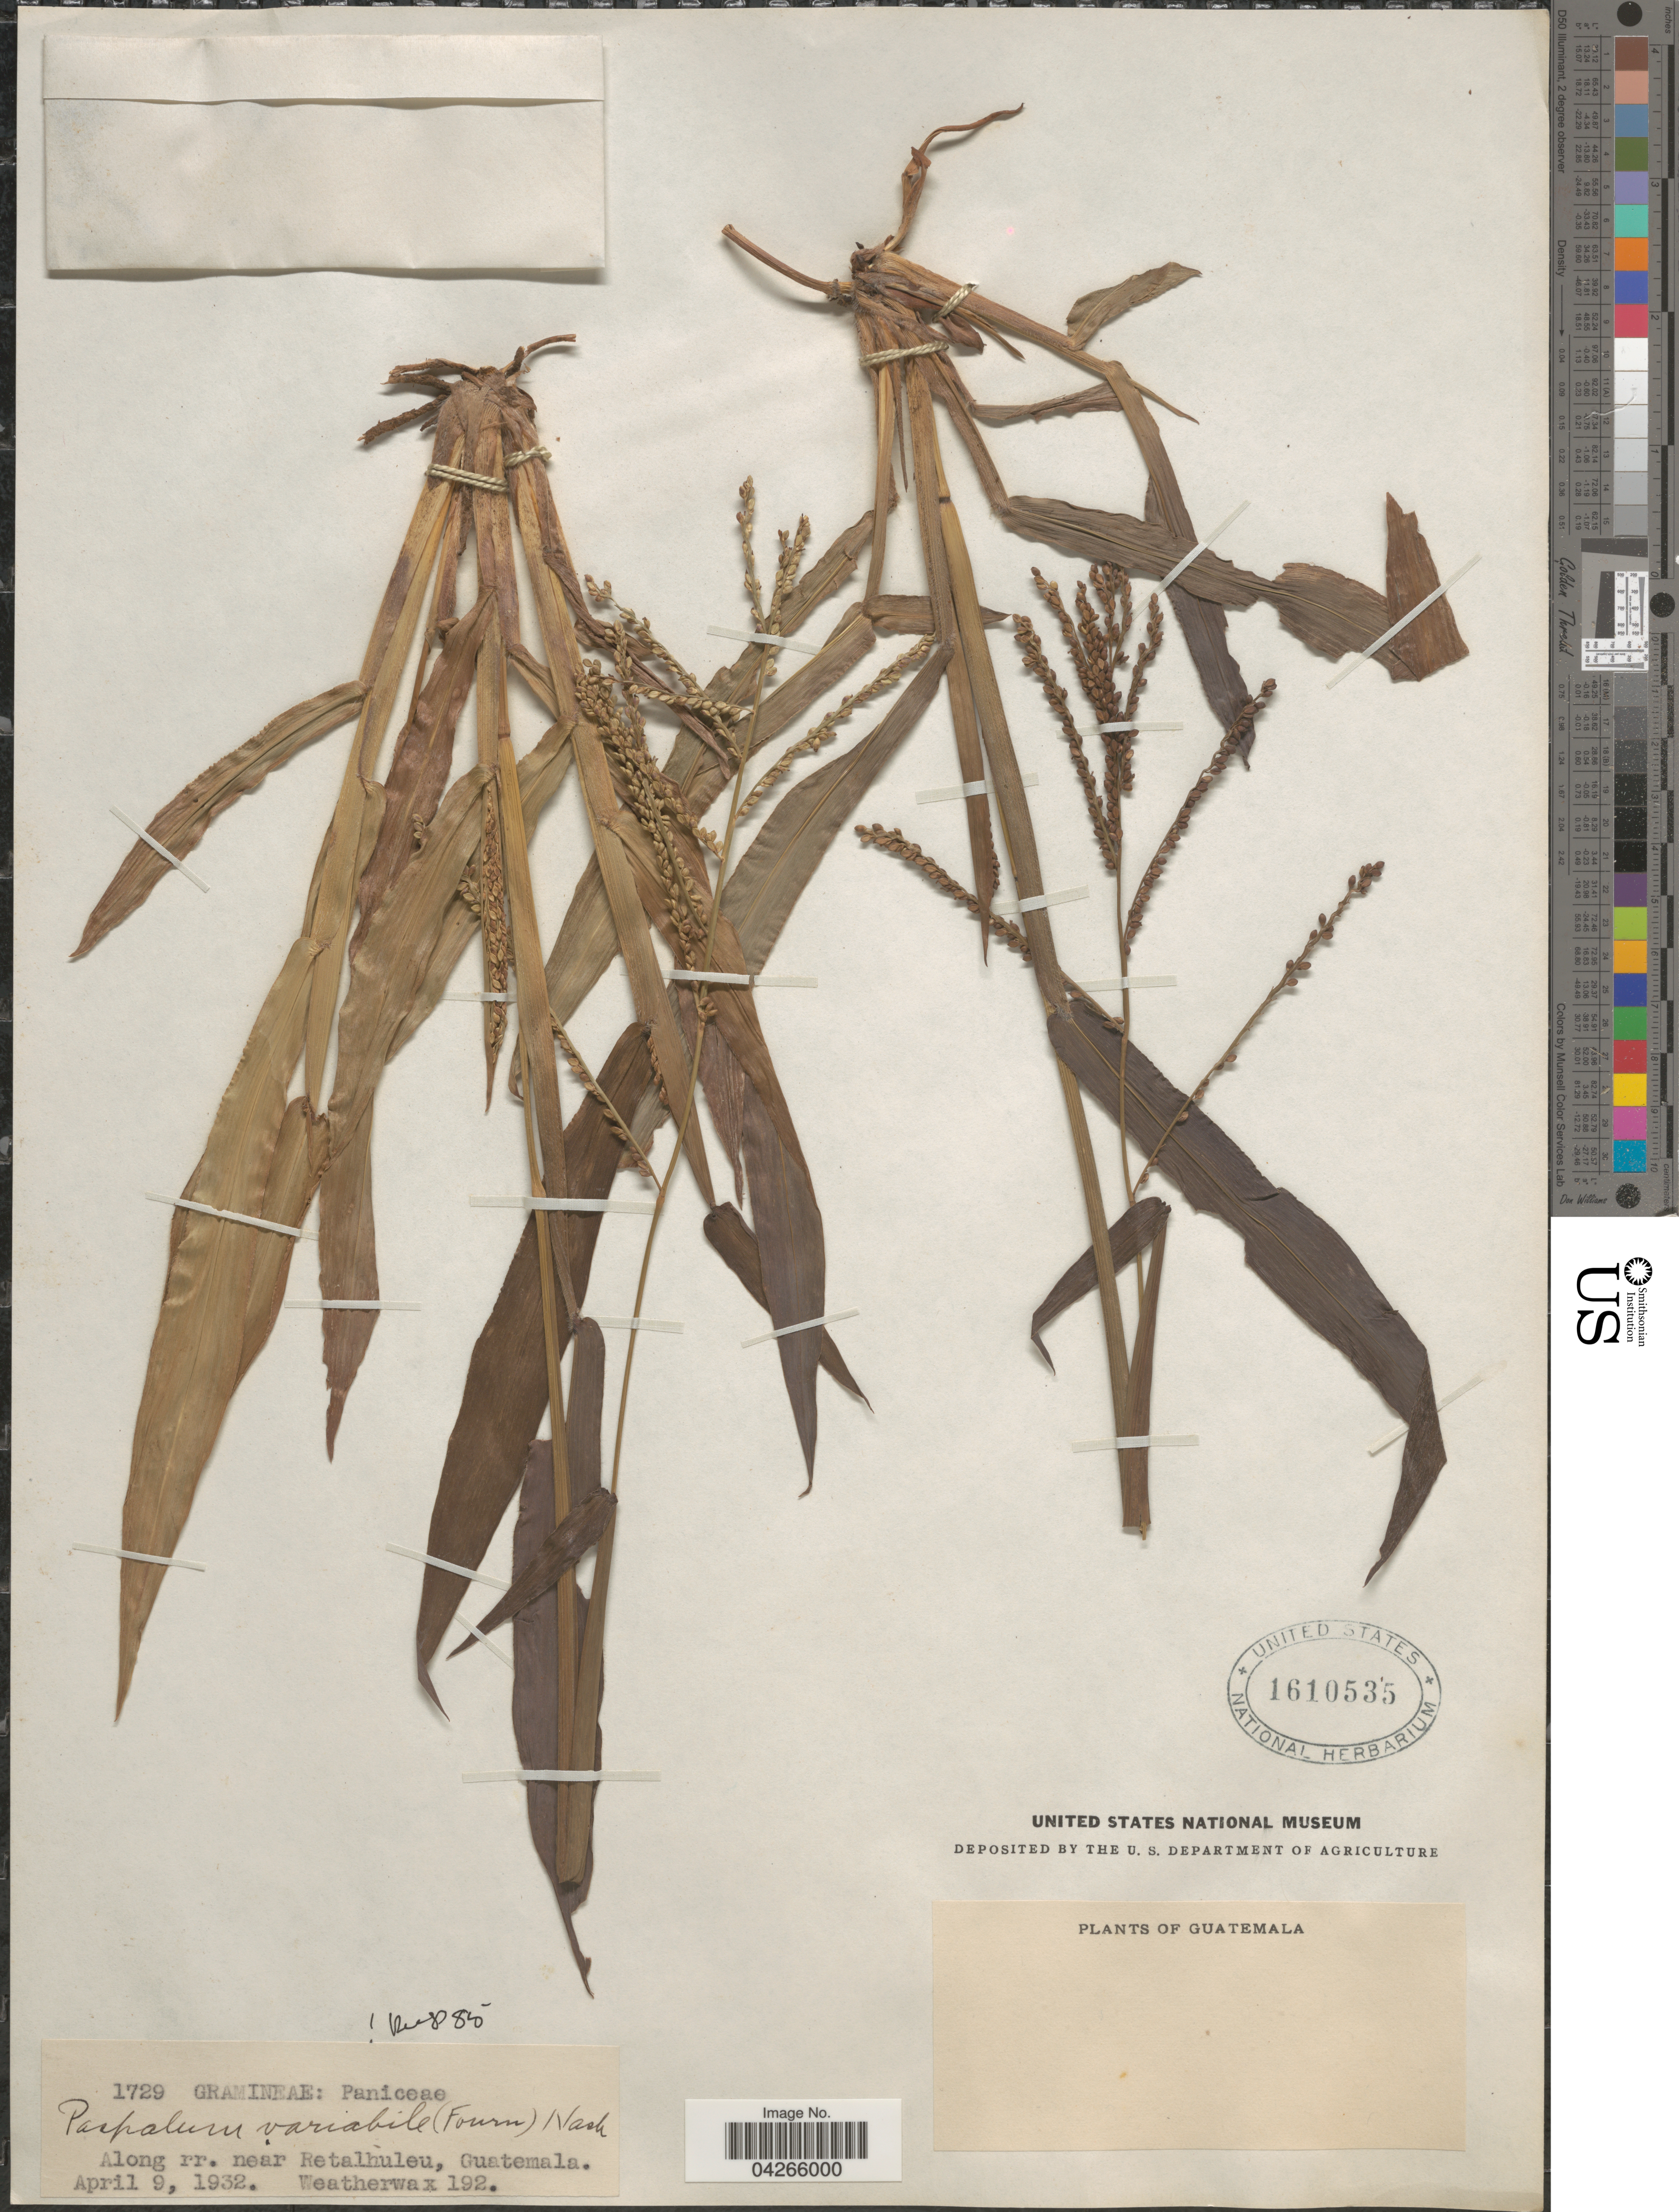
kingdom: Plantae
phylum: Tracheophyta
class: Liliopsida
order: Poales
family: Poaceae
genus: Paspalum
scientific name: Paspalum variabile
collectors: -. Weatherwax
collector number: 192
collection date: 1932-04-09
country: Guatemala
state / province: Retalhuleu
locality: Along rr. near Retalhuleu.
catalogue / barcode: US 1610535